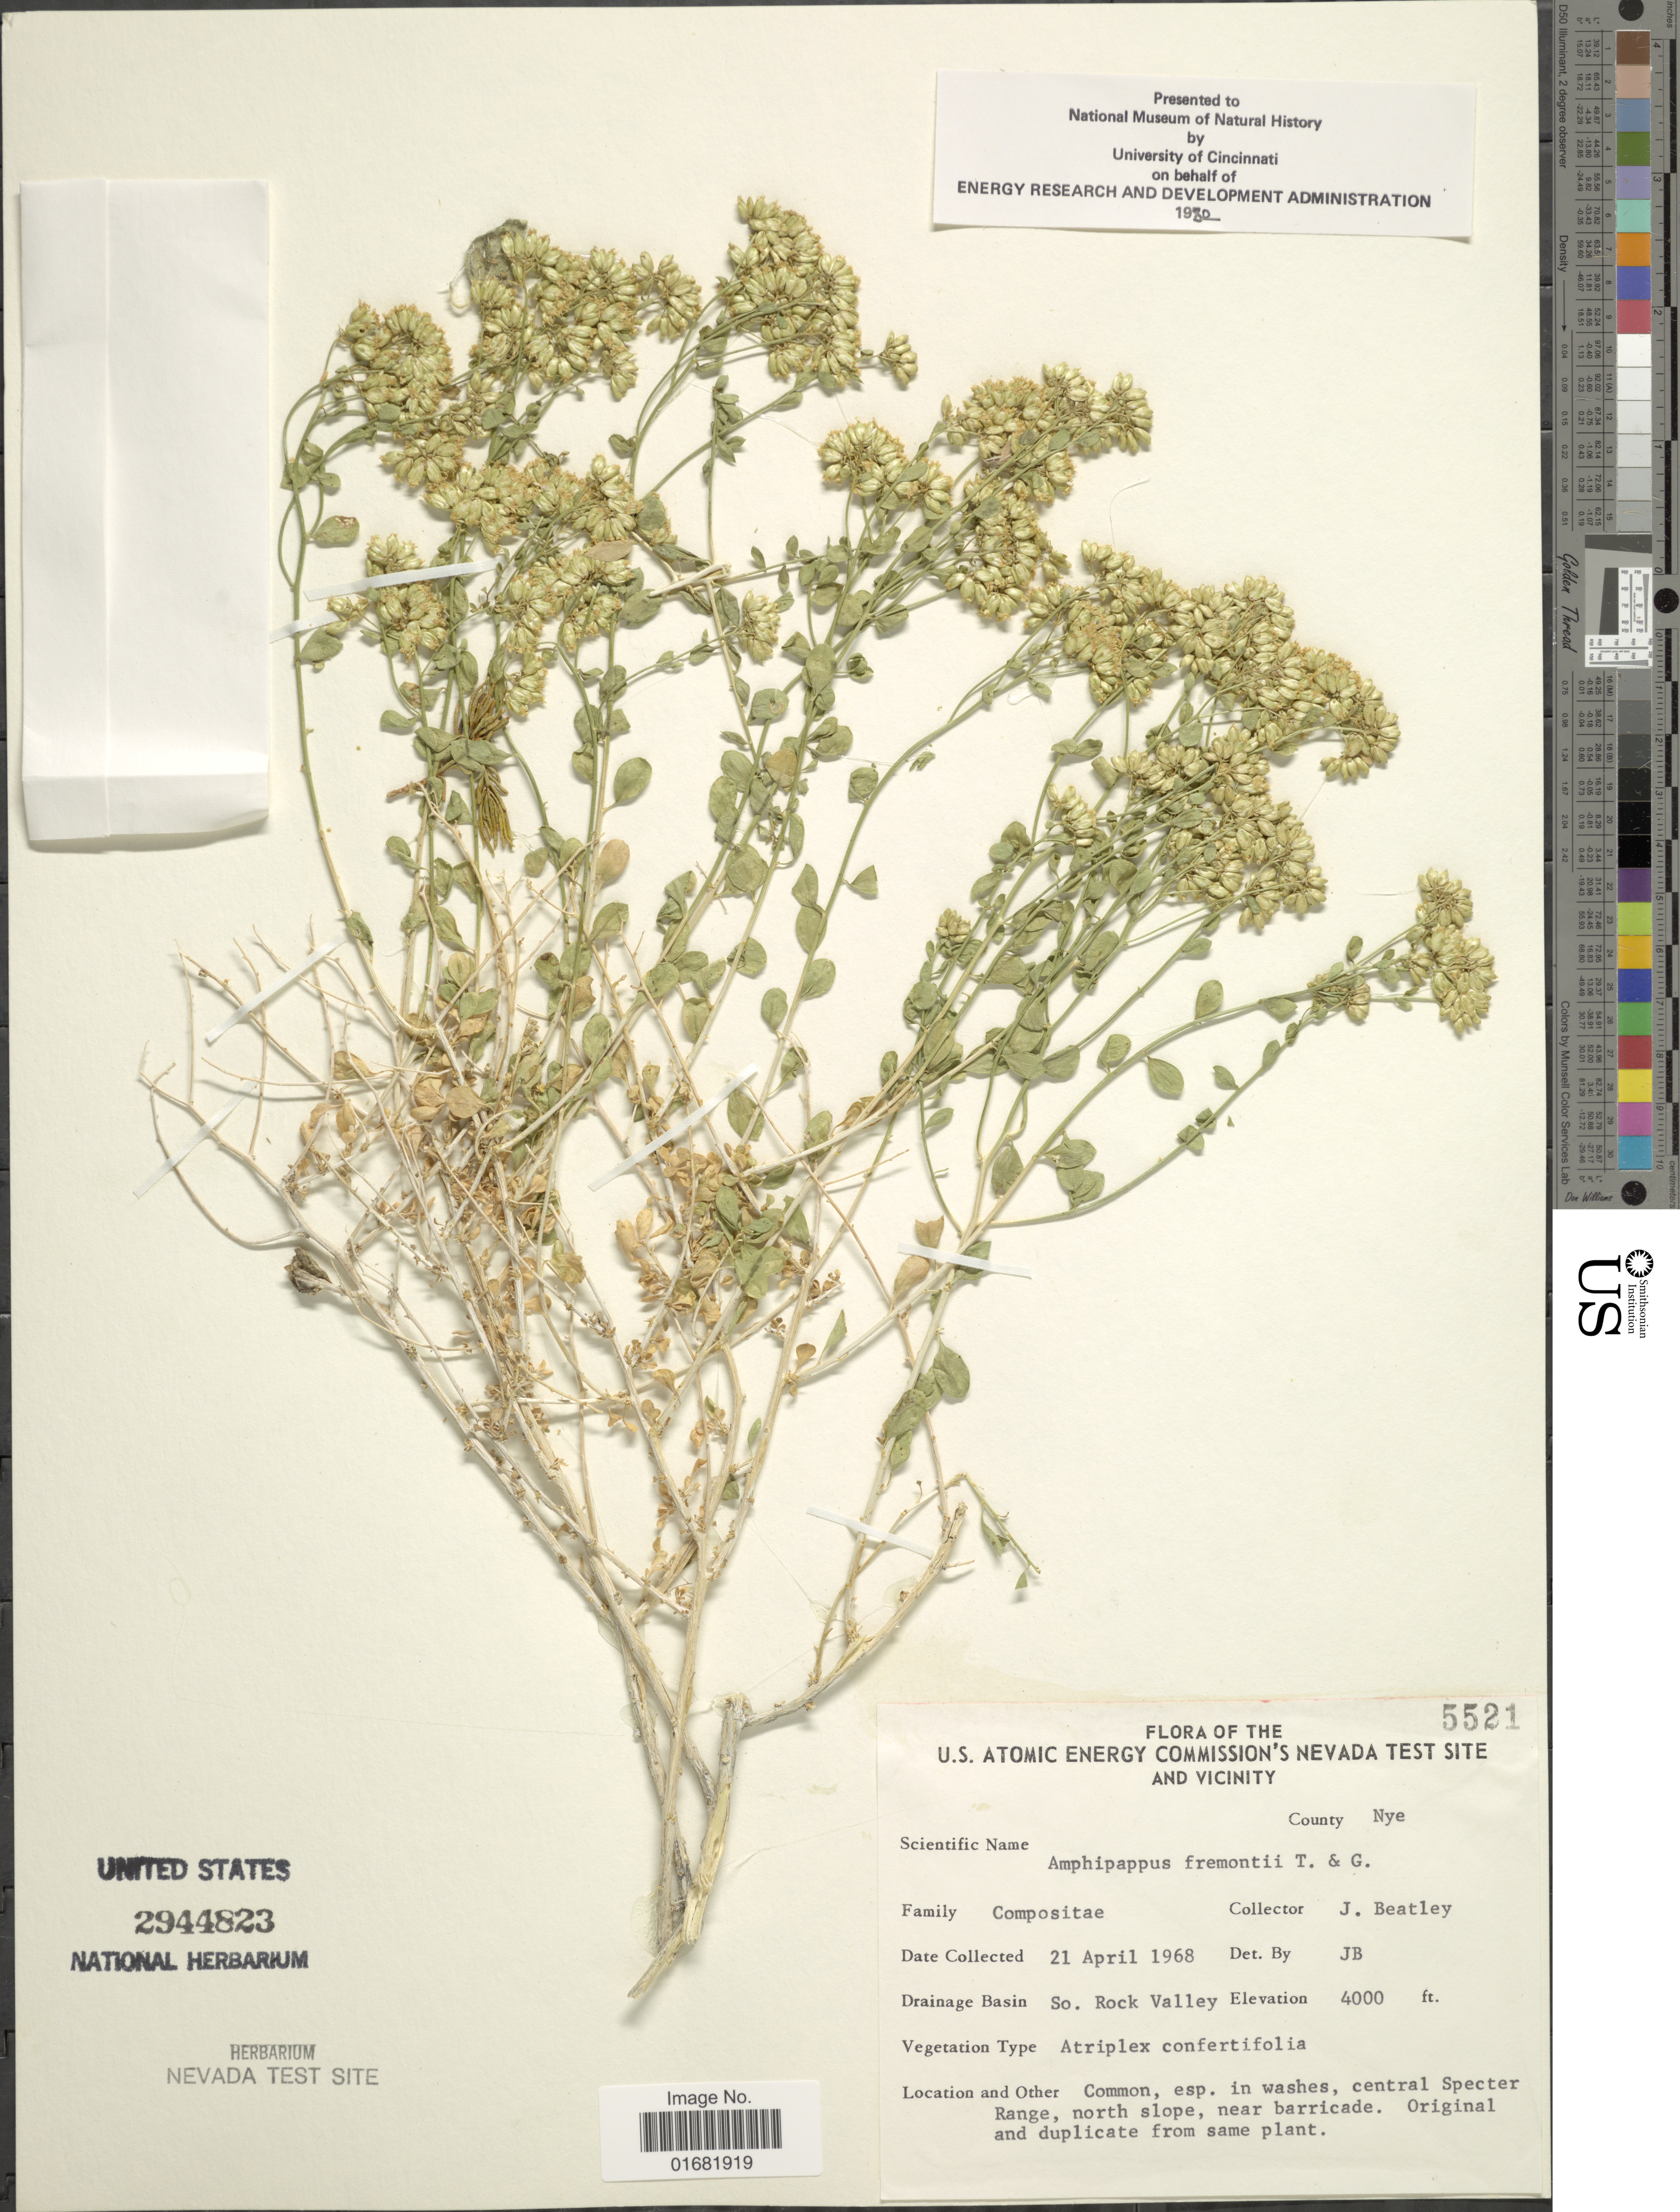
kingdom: Plantae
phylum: Tracheophyta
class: Magnoliopsida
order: Asterales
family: Asteraceae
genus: Amphipappus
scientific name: Amphipappus fremontii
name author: Torr. & A. Gray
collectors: J. C. Beatley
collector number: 5521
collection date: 1968-04-21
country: United States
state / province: Nevada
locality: U.S. Atomic Energy Commission's Nevada Test Site and vicinity. County Nye. Drainage Basin So. Rock Valley. central Specter Range, north slope, near barricade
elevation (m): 1219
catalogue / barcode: US 2944823